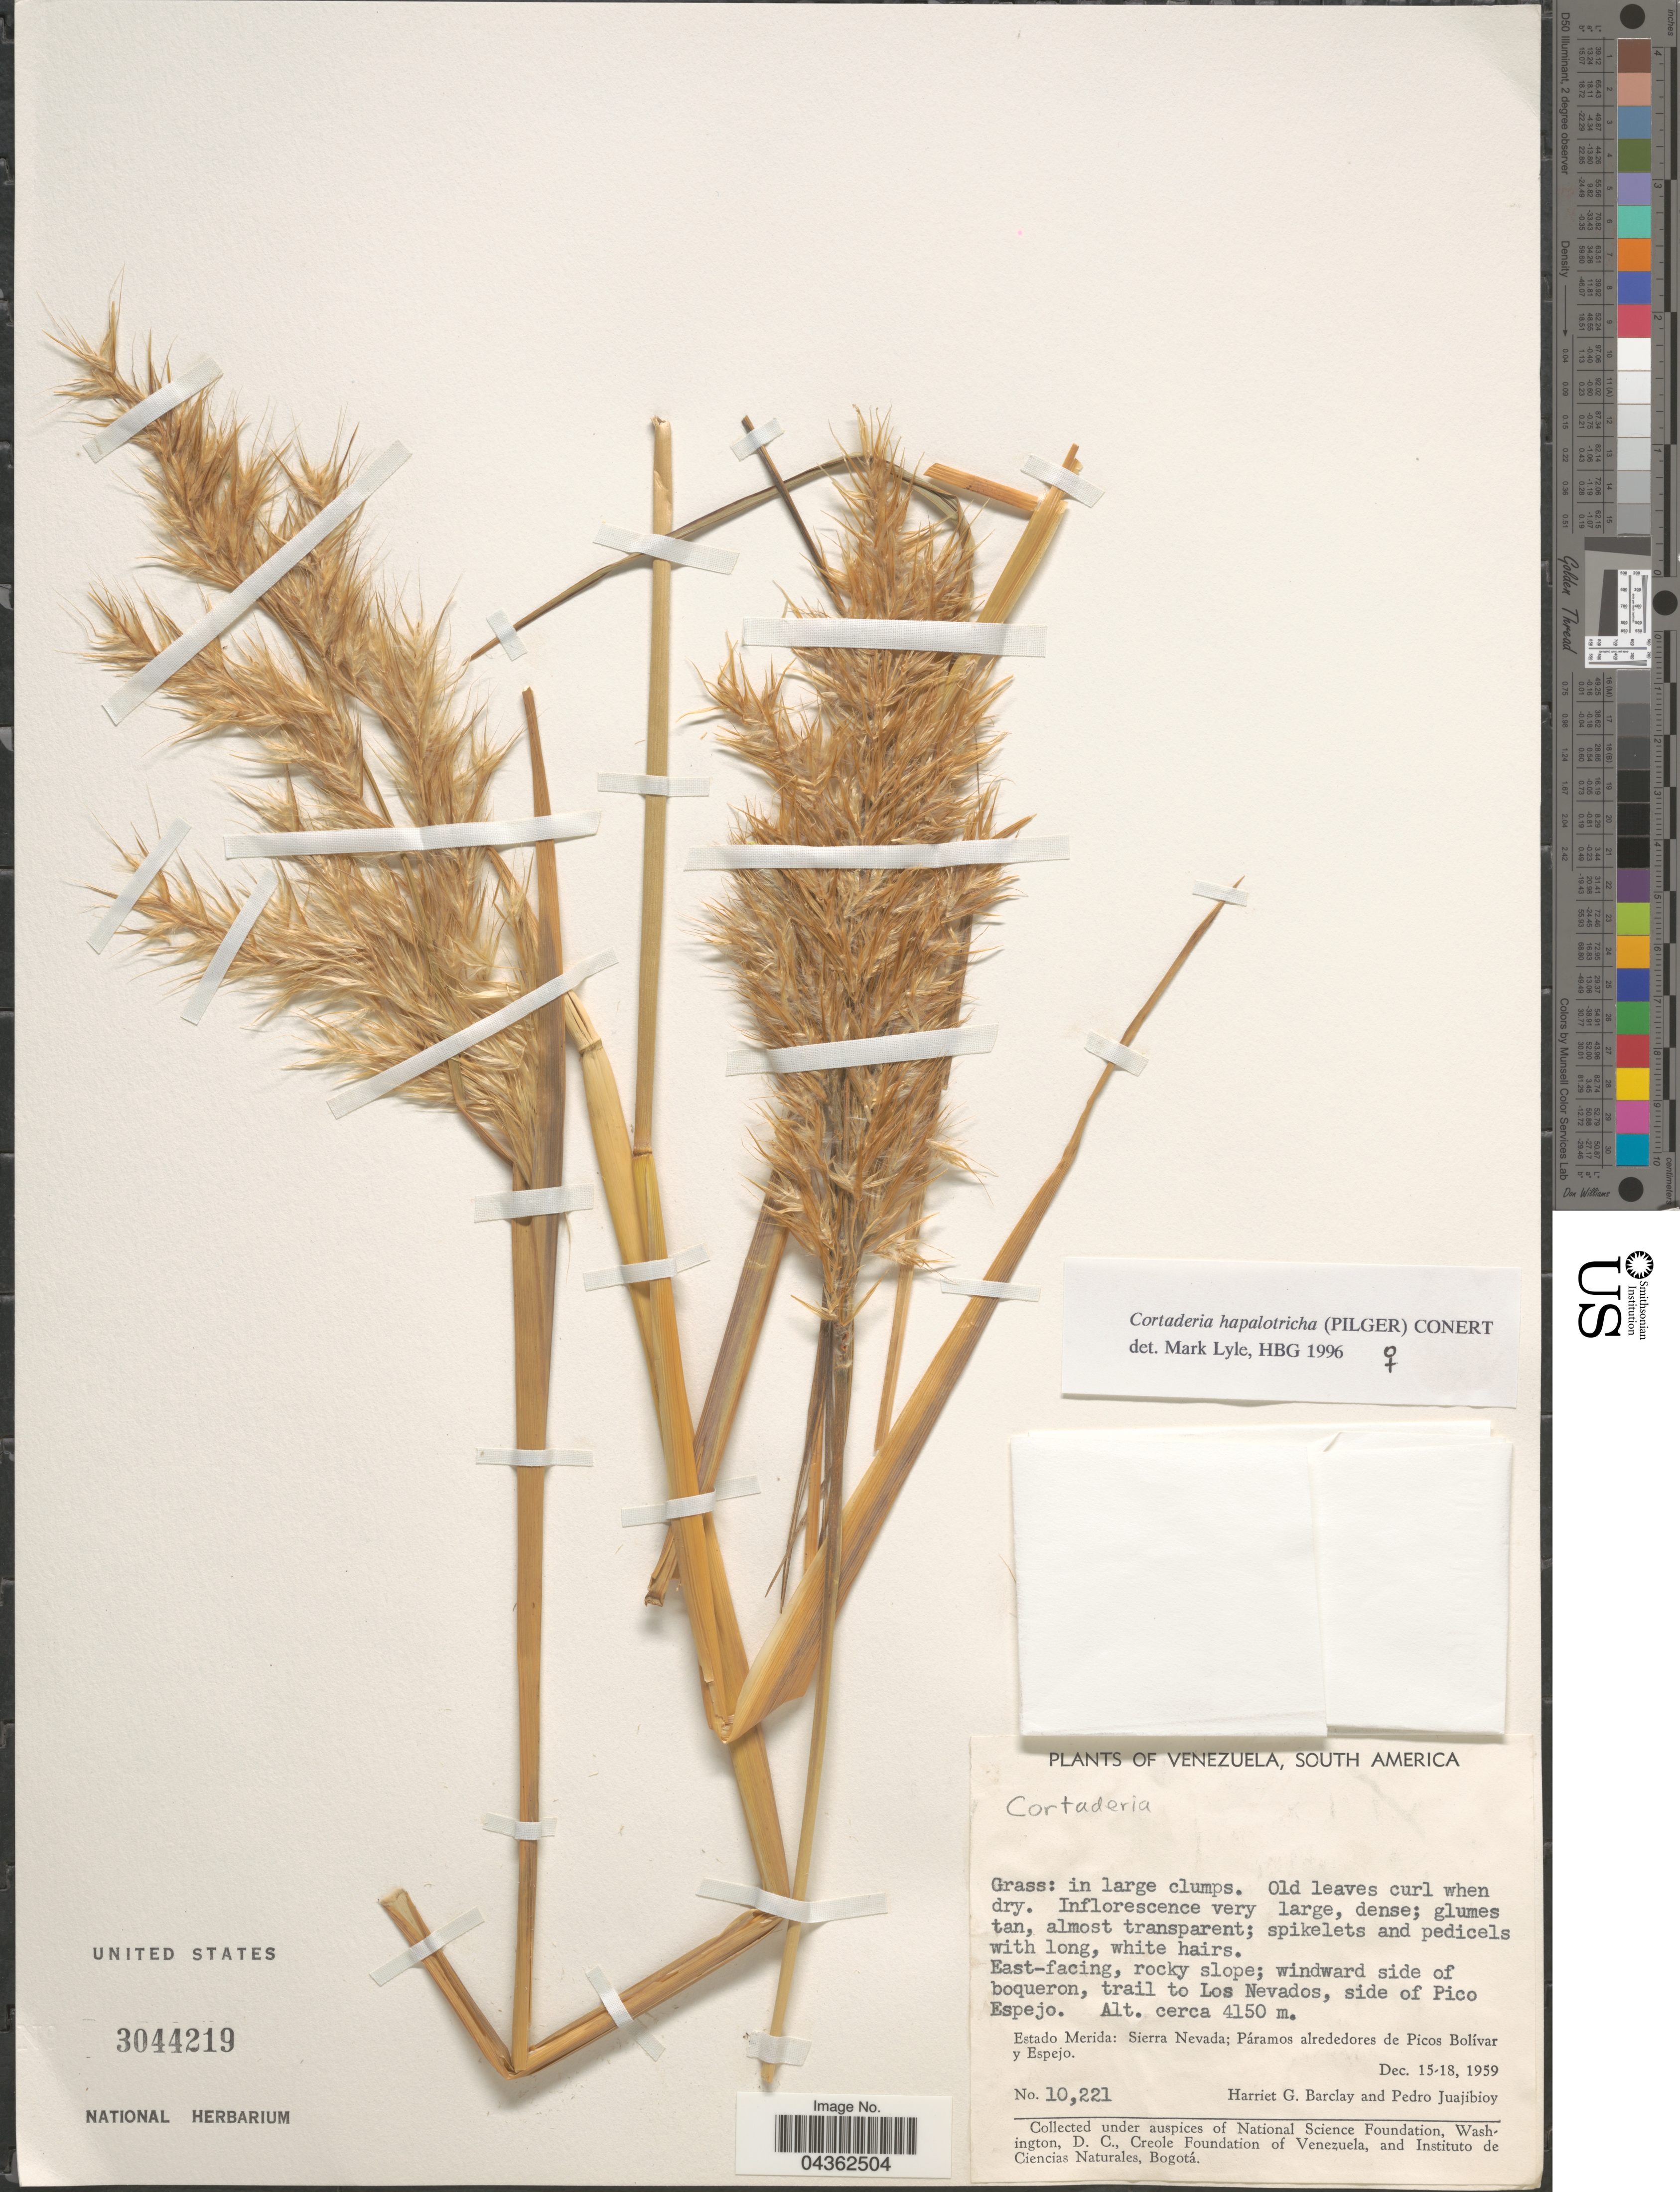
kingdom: Plantae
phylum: Tracheophyta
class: Liliopsida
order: Poales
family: Poaceae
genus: Cortaderia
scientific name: Cortaderia hapalotricha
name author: (Pilg.) Conert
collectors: H. G. Barclay & P. Juajibioy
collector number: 10221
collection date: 1959-12-15/1959-12-18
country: Venezuela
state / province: Merida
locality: East-facing, rocky slope; windward side of boqueron, trail to Los Nevados, side of Pico Espejo. Sierra Nevada; Páramos alrededores de Picos Bolívar y Espejo.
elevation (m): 4150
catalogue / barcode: US 3044219